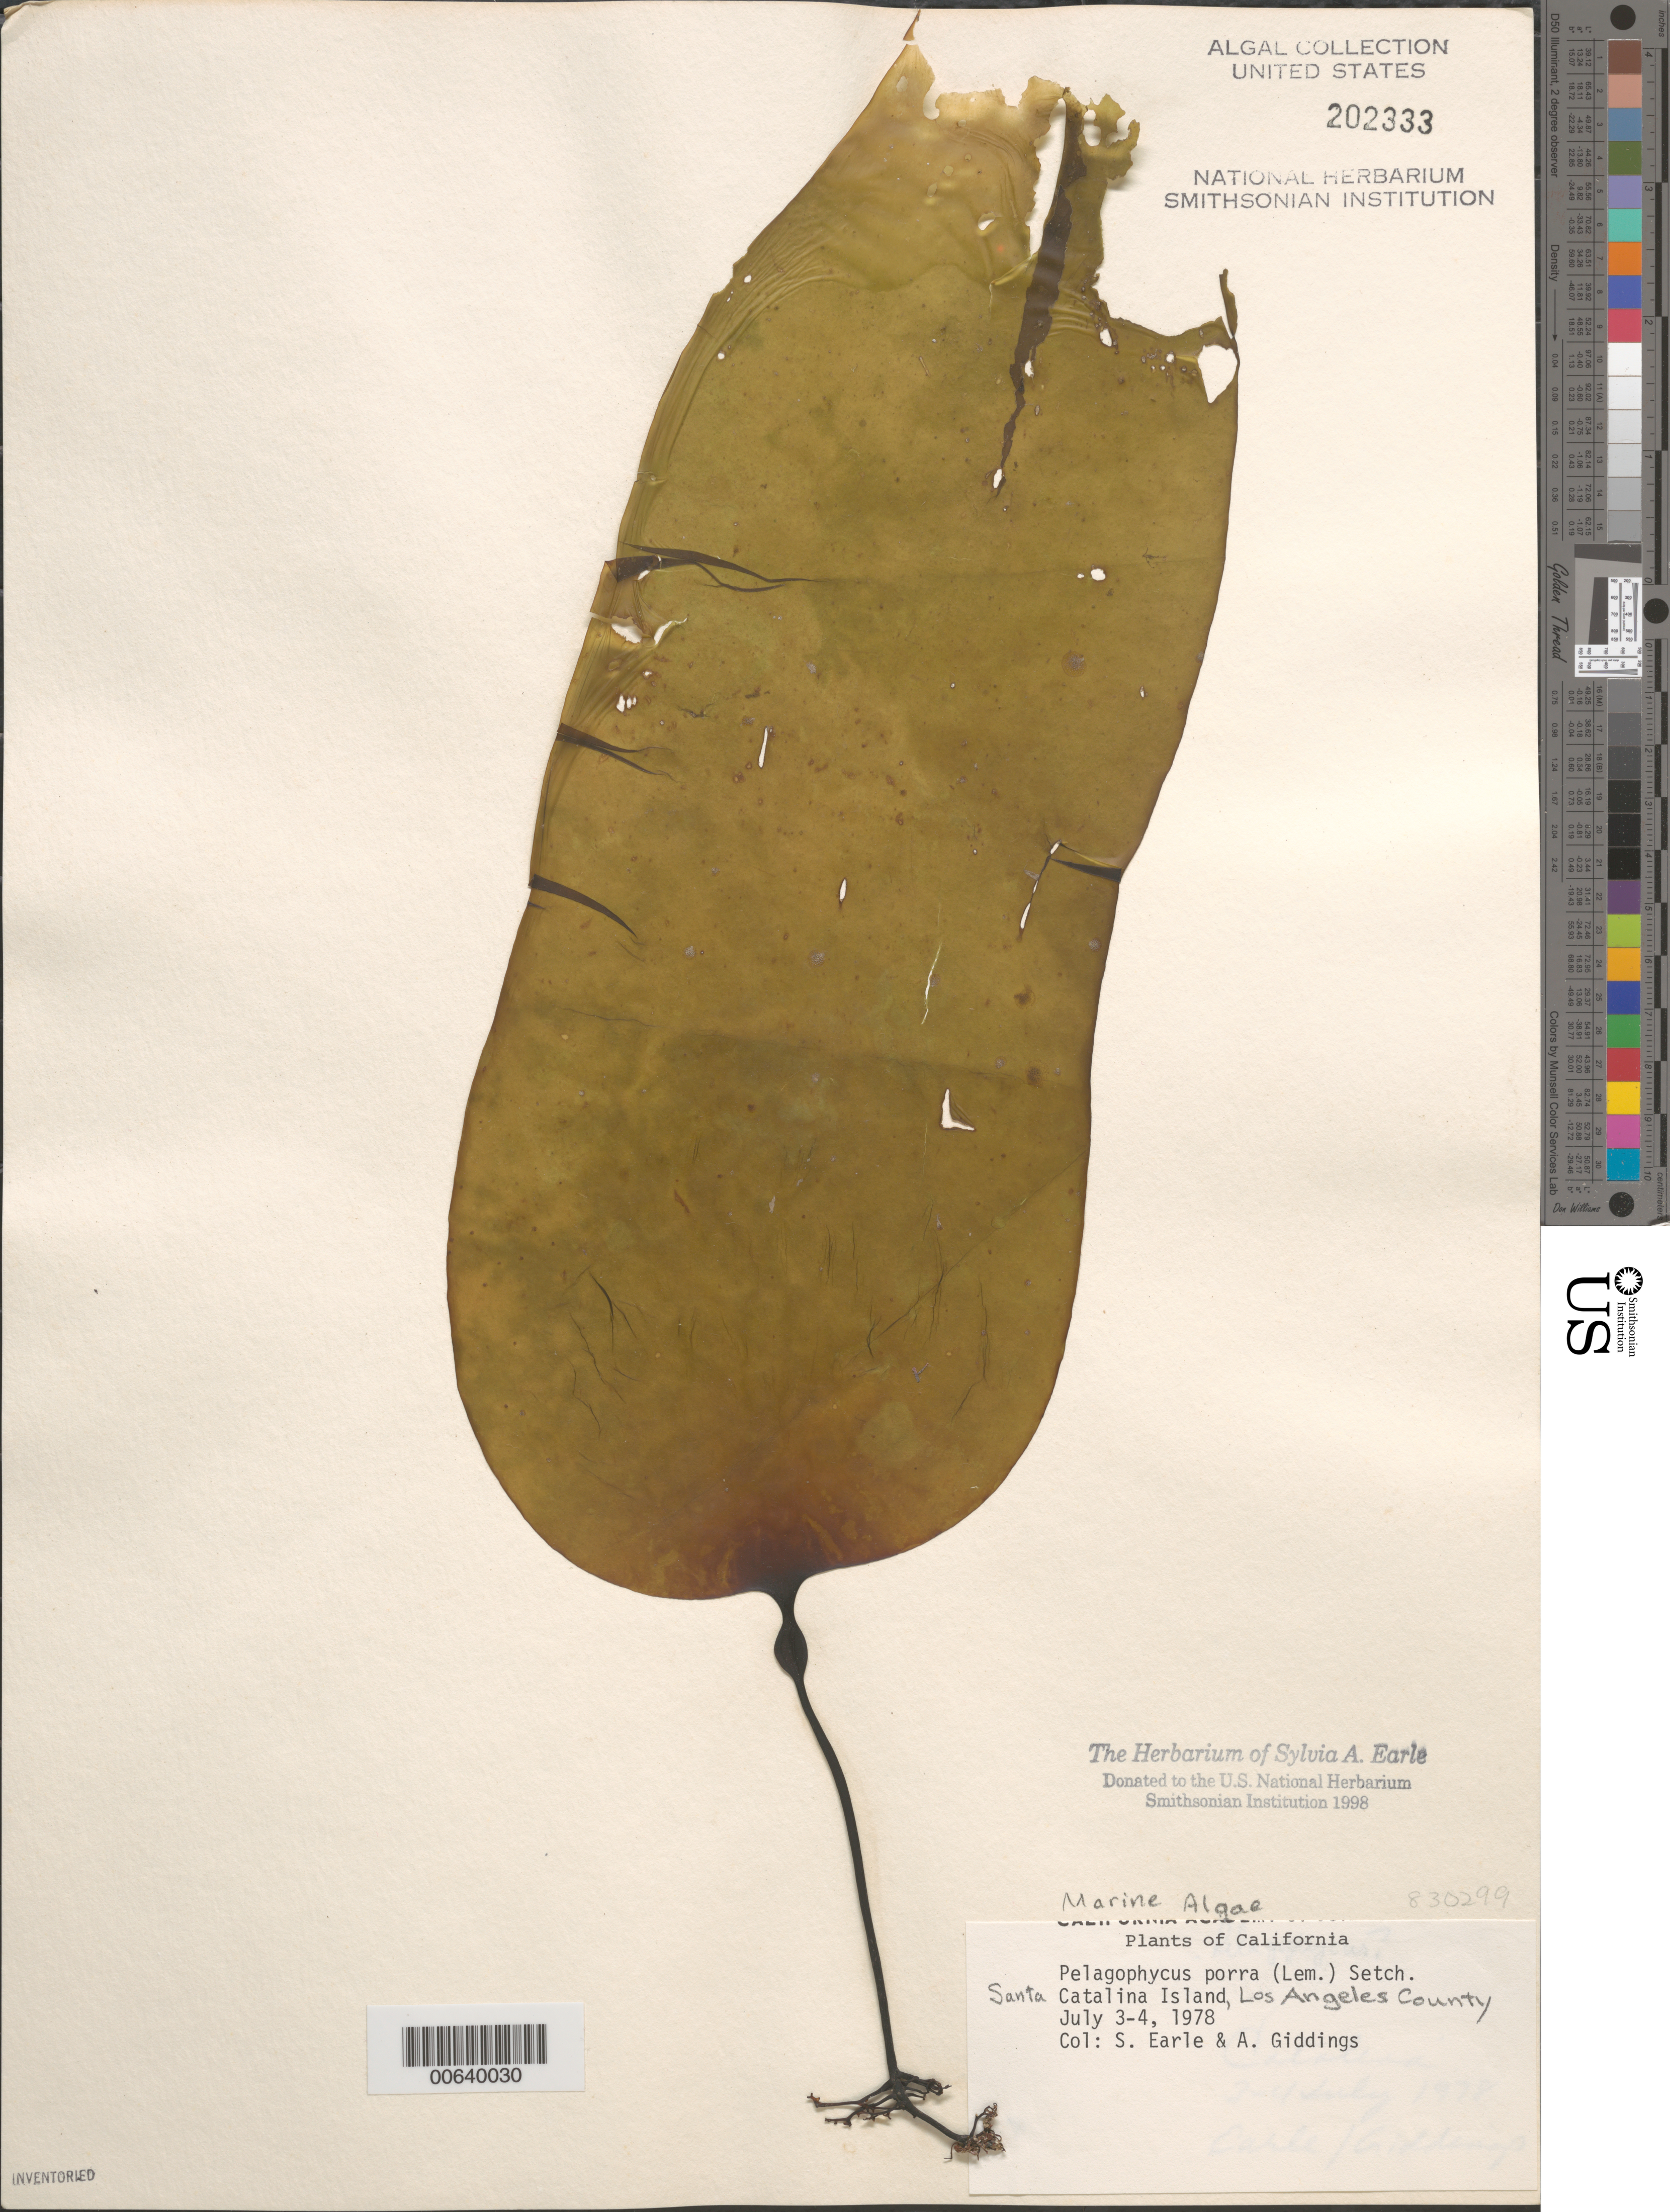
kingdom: Chromista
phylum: Ochrophyta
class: Phaeophyceae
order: Laminariales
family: Laminariaceae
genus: Pelagophycus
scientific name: Pelagophycus porra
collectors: S. A. Earle & A. Giddings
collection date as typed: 03 Jul 1978 to 04 Jul 1978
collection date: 1978-07-03/1978-07-04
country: United States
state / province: California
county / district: Los Angeles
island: Santa Catalina Island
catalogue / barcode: US 202333